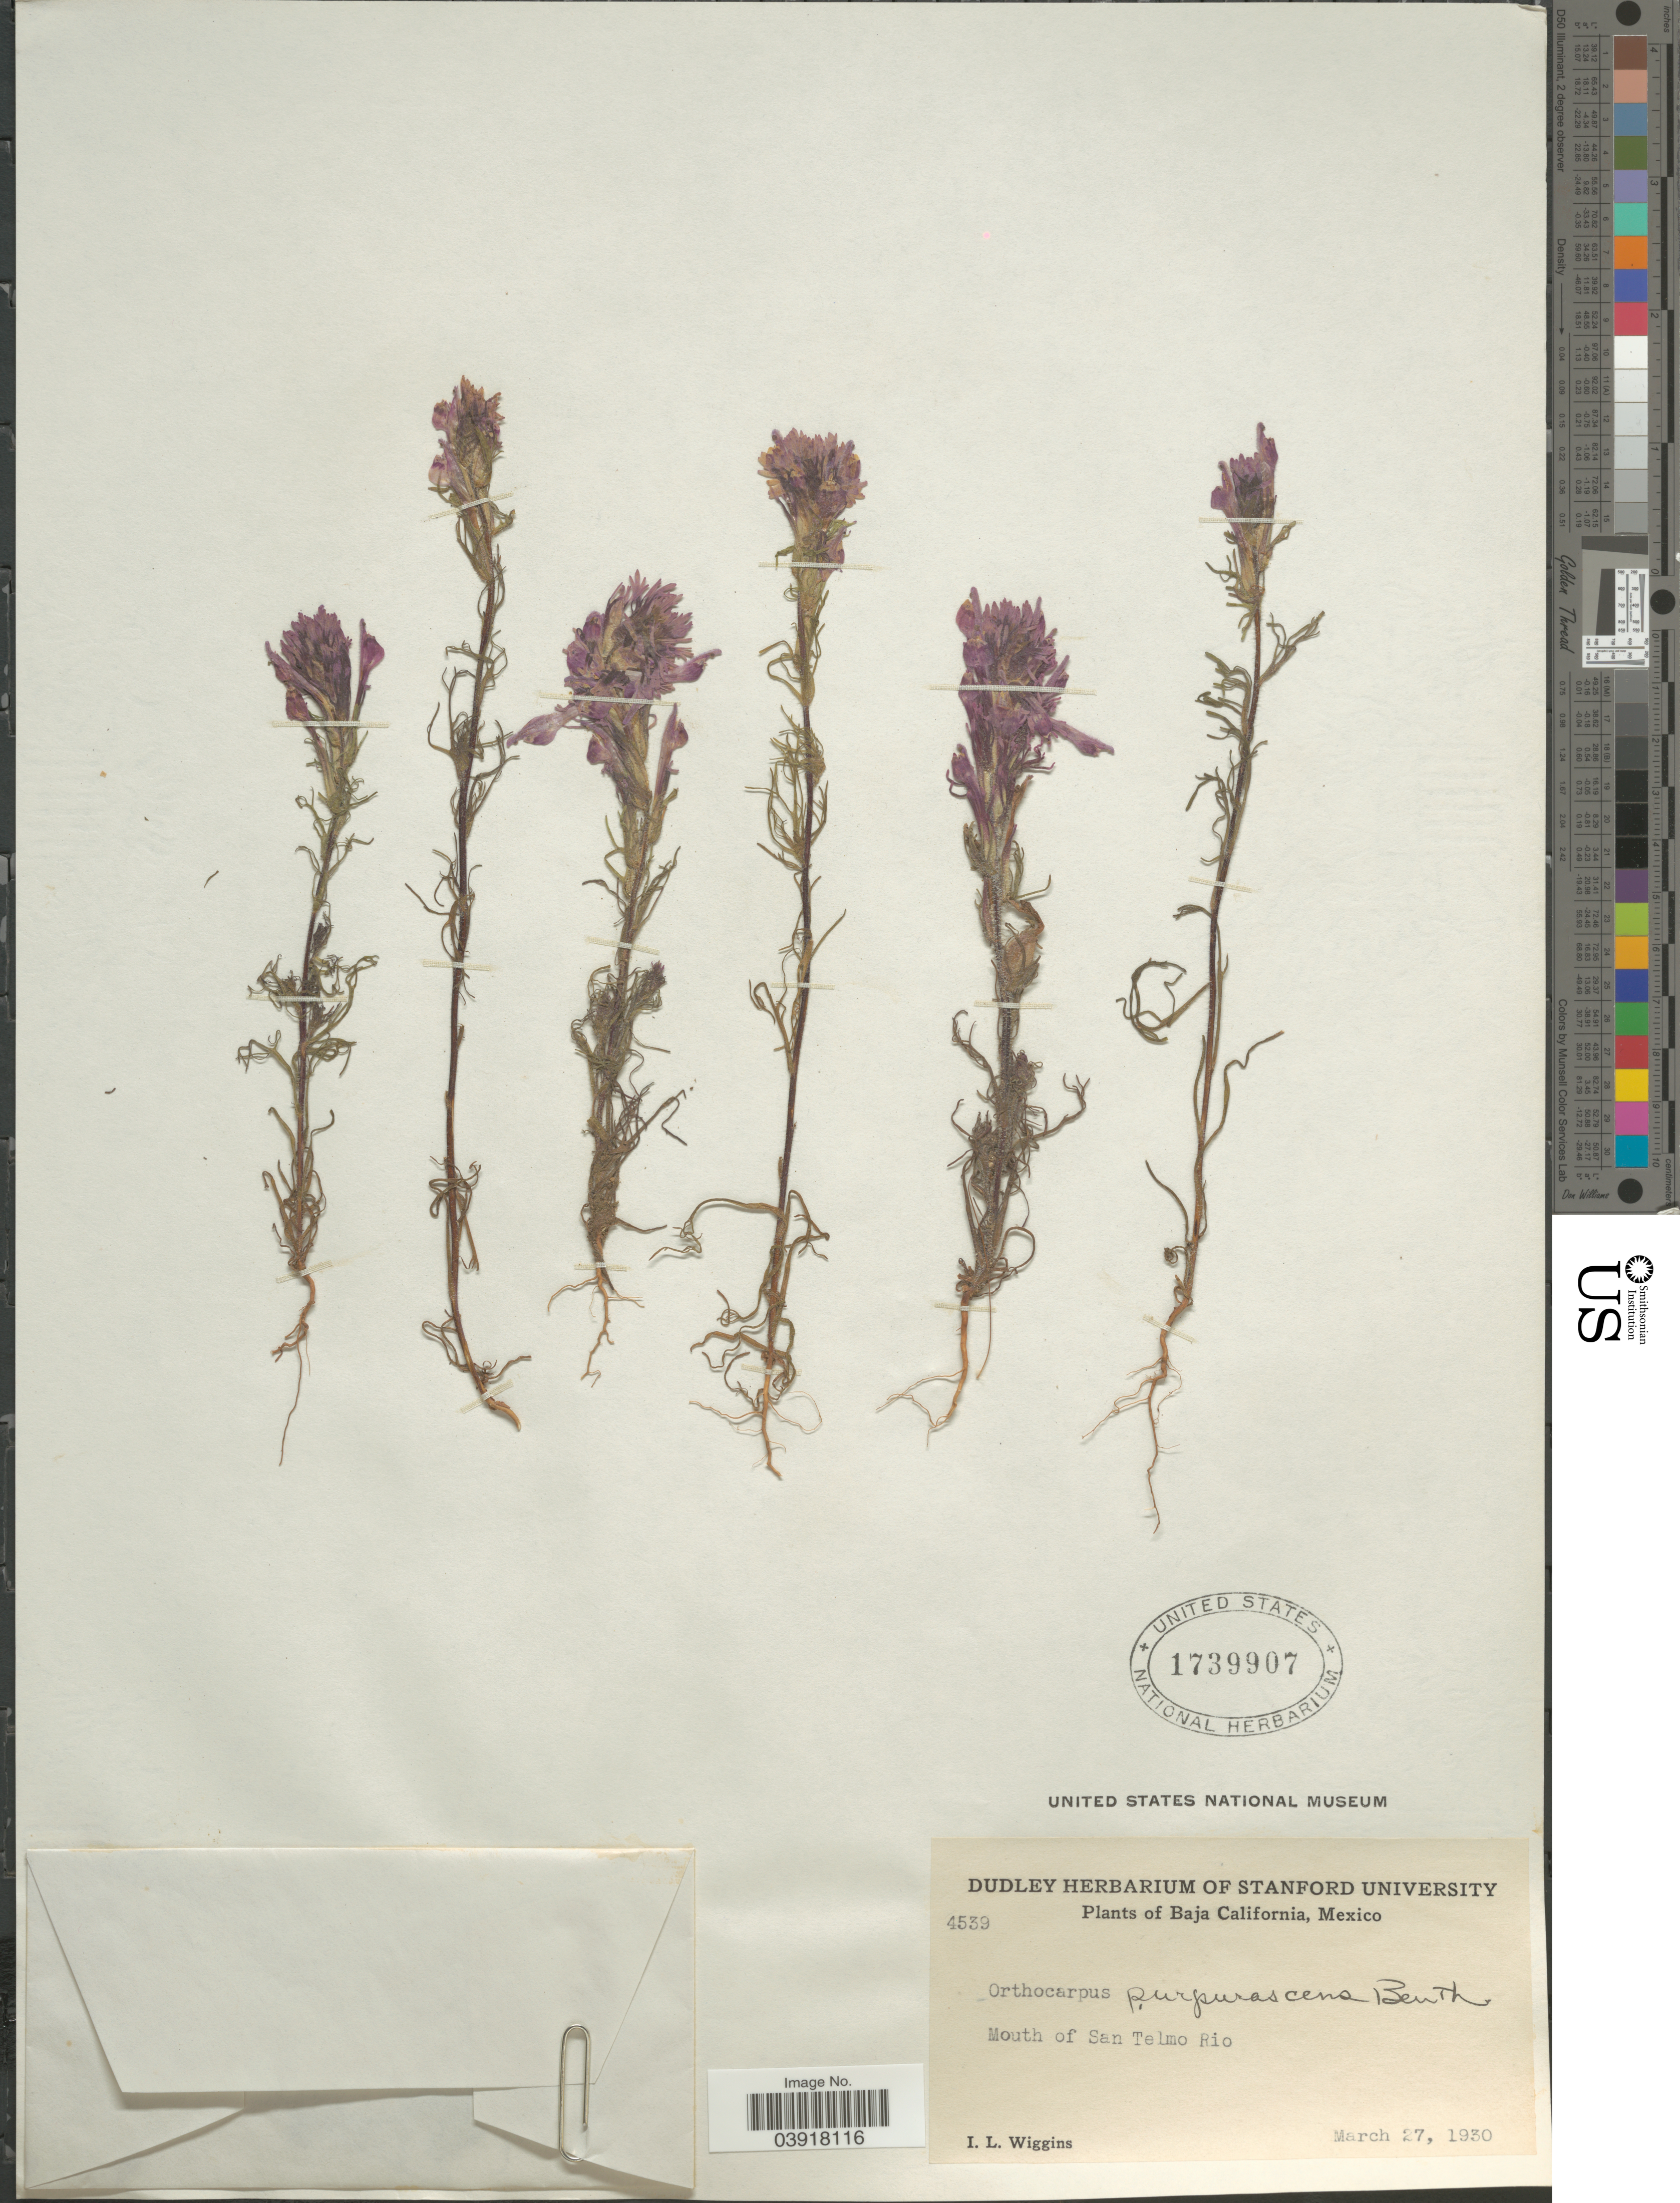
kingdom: Plantae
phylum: Tracheophyta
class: Magnoliopsida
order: Lamiales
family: Orobanchaceae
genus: Orthocarpus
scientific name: Orthocarpus purpurascens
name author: Benth.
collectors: I. L. Wiggins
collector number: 4539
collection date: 1930-03-27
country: Mexico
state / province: Baja California Norte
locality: Mouth of San Telmo Rio.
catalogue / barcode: US 1739907